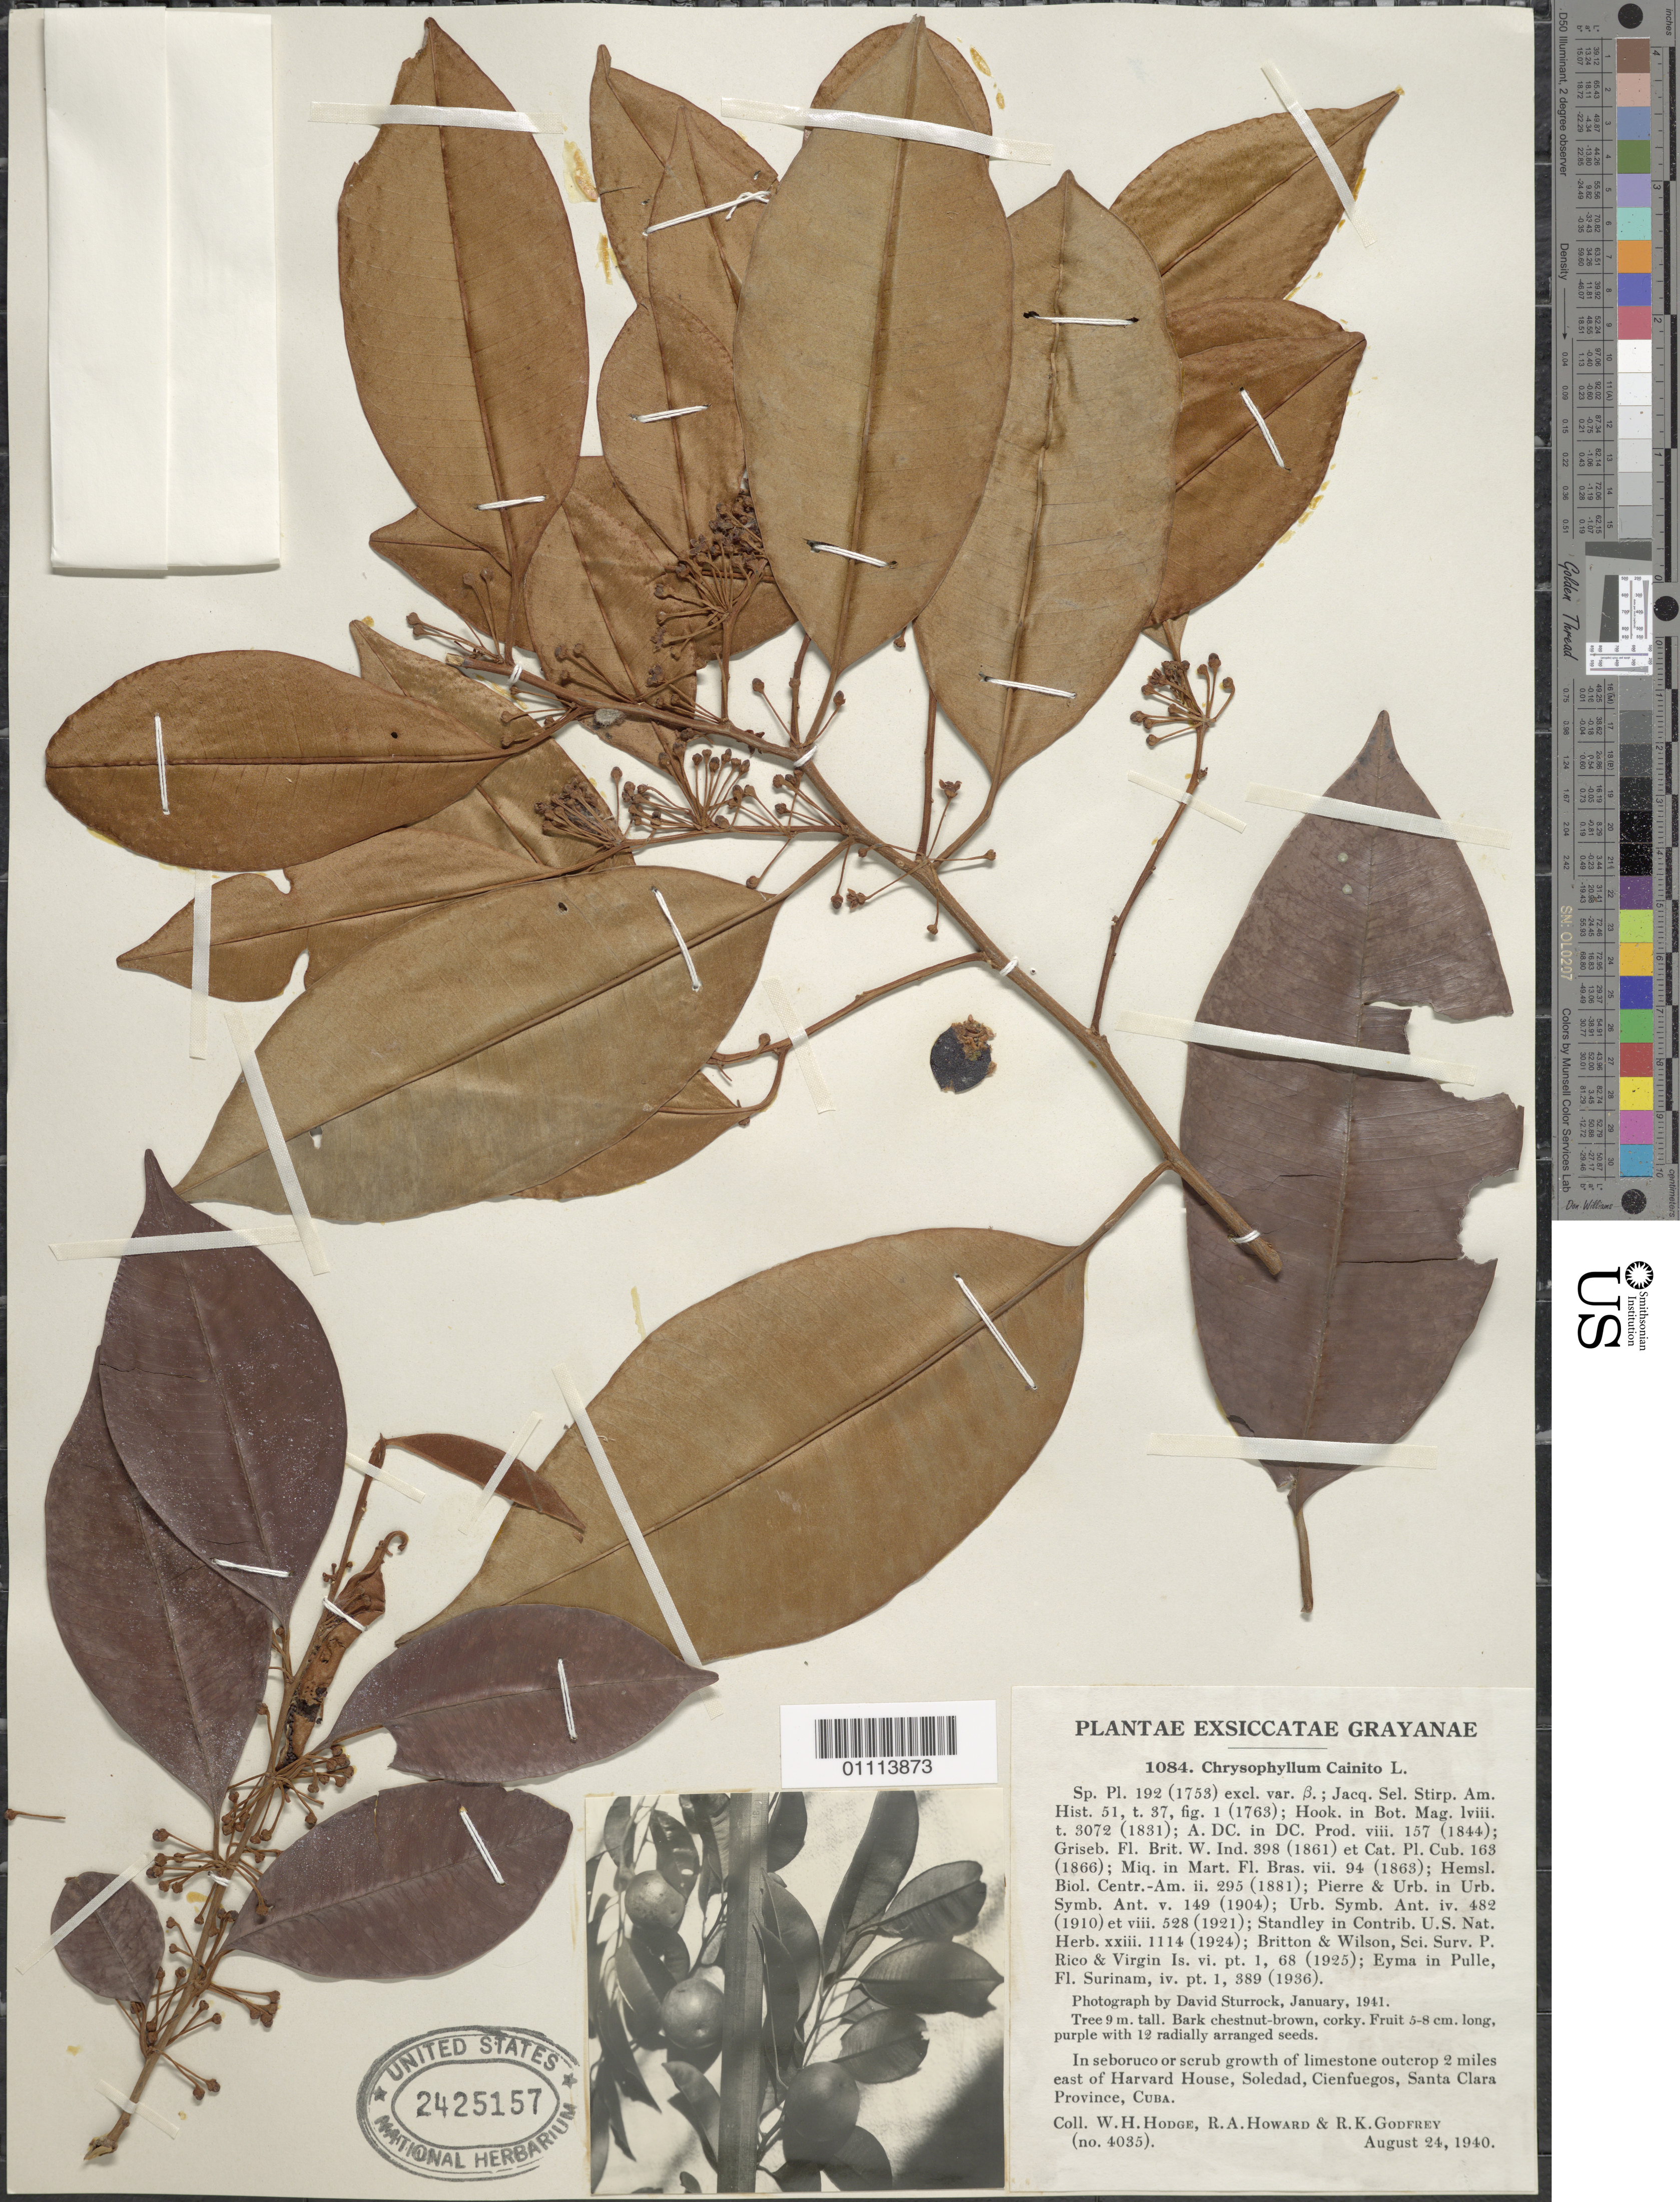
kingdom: Plantae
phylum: Tracheophyta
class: Magnoliopsida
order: Ericales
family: Sapotaceae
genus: Chrysophyllum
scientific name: Chrysophyllum cainito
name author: L.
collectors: W. Hodge, R. A. Howard & R. K. Godfrey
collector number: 4035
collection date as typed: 24 Aug 1940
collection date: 1940-08-24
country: Cuba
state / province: Cienfuegos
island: Cuba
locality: In seborucoor scrub growth of limestone outcrop 2 miles E of Harvard House, Soledad, Cienfuegos, Santa Clara Province, Cuba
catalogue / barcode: US 2425157